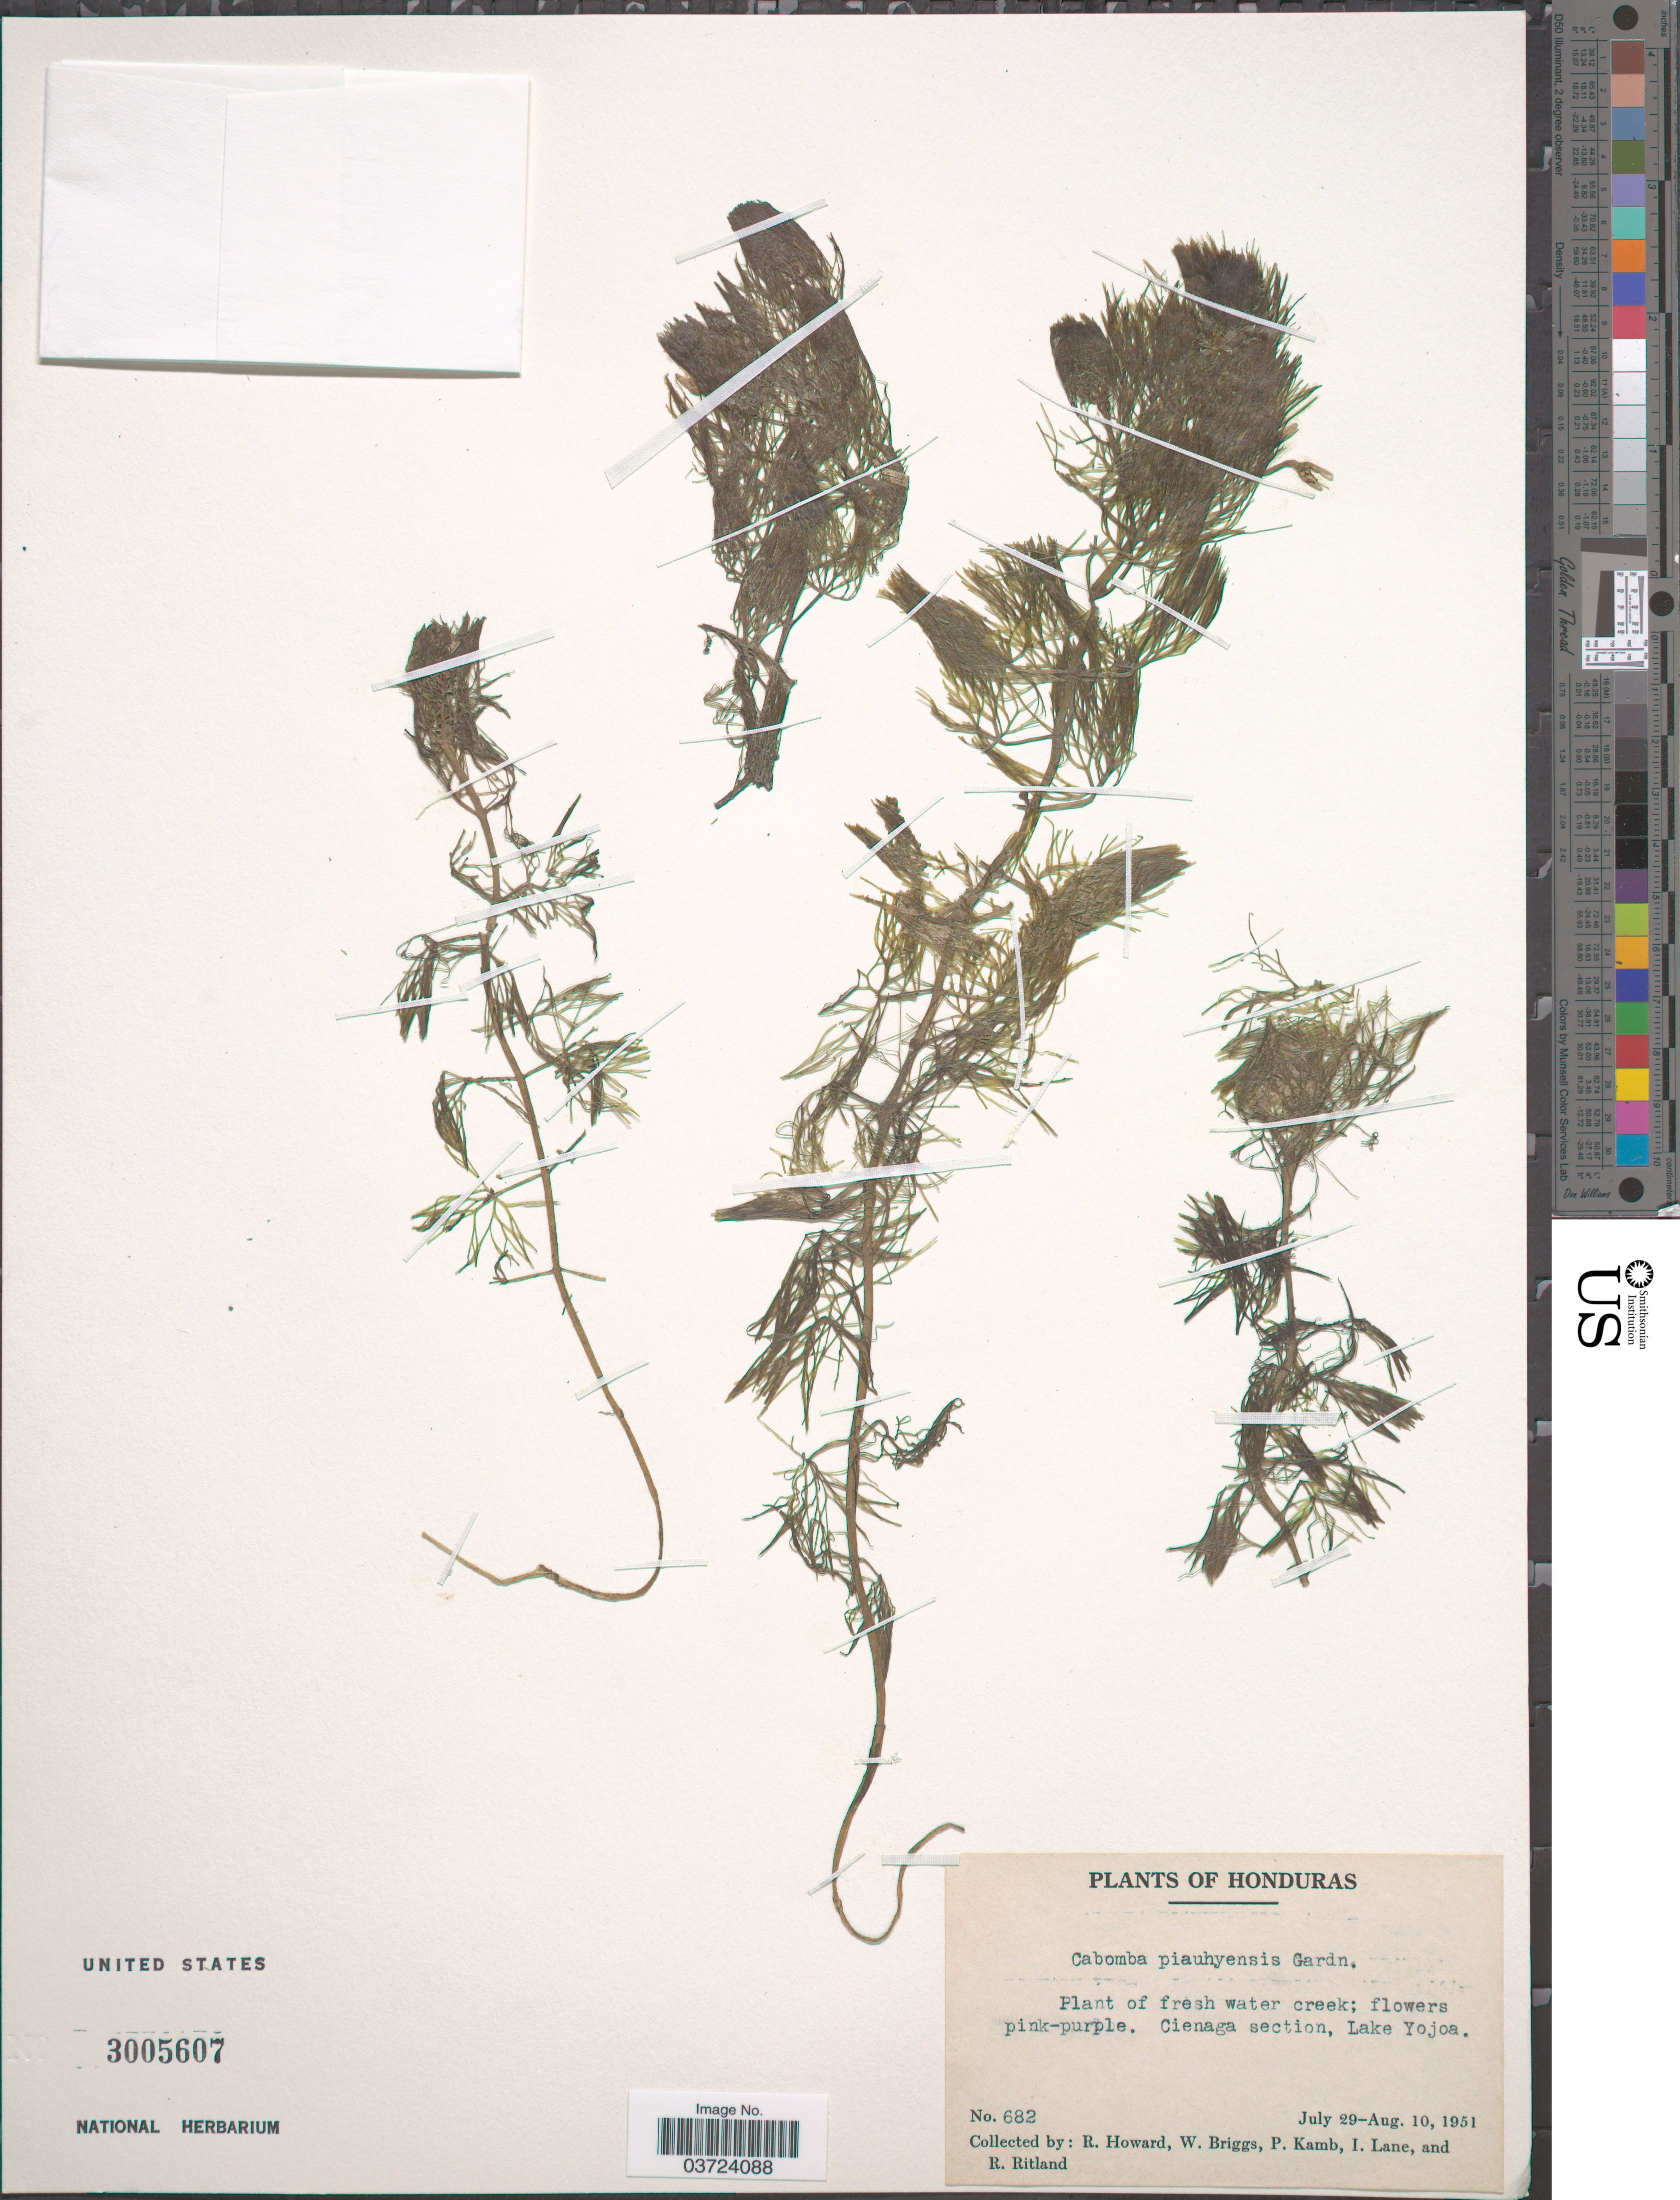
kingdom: Plantae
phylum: Tracheophyta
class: Magnoliopsida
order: Nymphaeales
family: Cabombaceae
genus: Cabomba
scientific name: Cabomba piauhyensis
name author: Gardner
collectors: R. Howard, W. Briggs, P. Kamb, I. Lane & R. Ritland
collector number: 682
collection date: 1951-07-29/1951-08-10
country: Honduras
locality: Cienaga section, Lake Yojoa.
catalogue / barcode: US 3005607